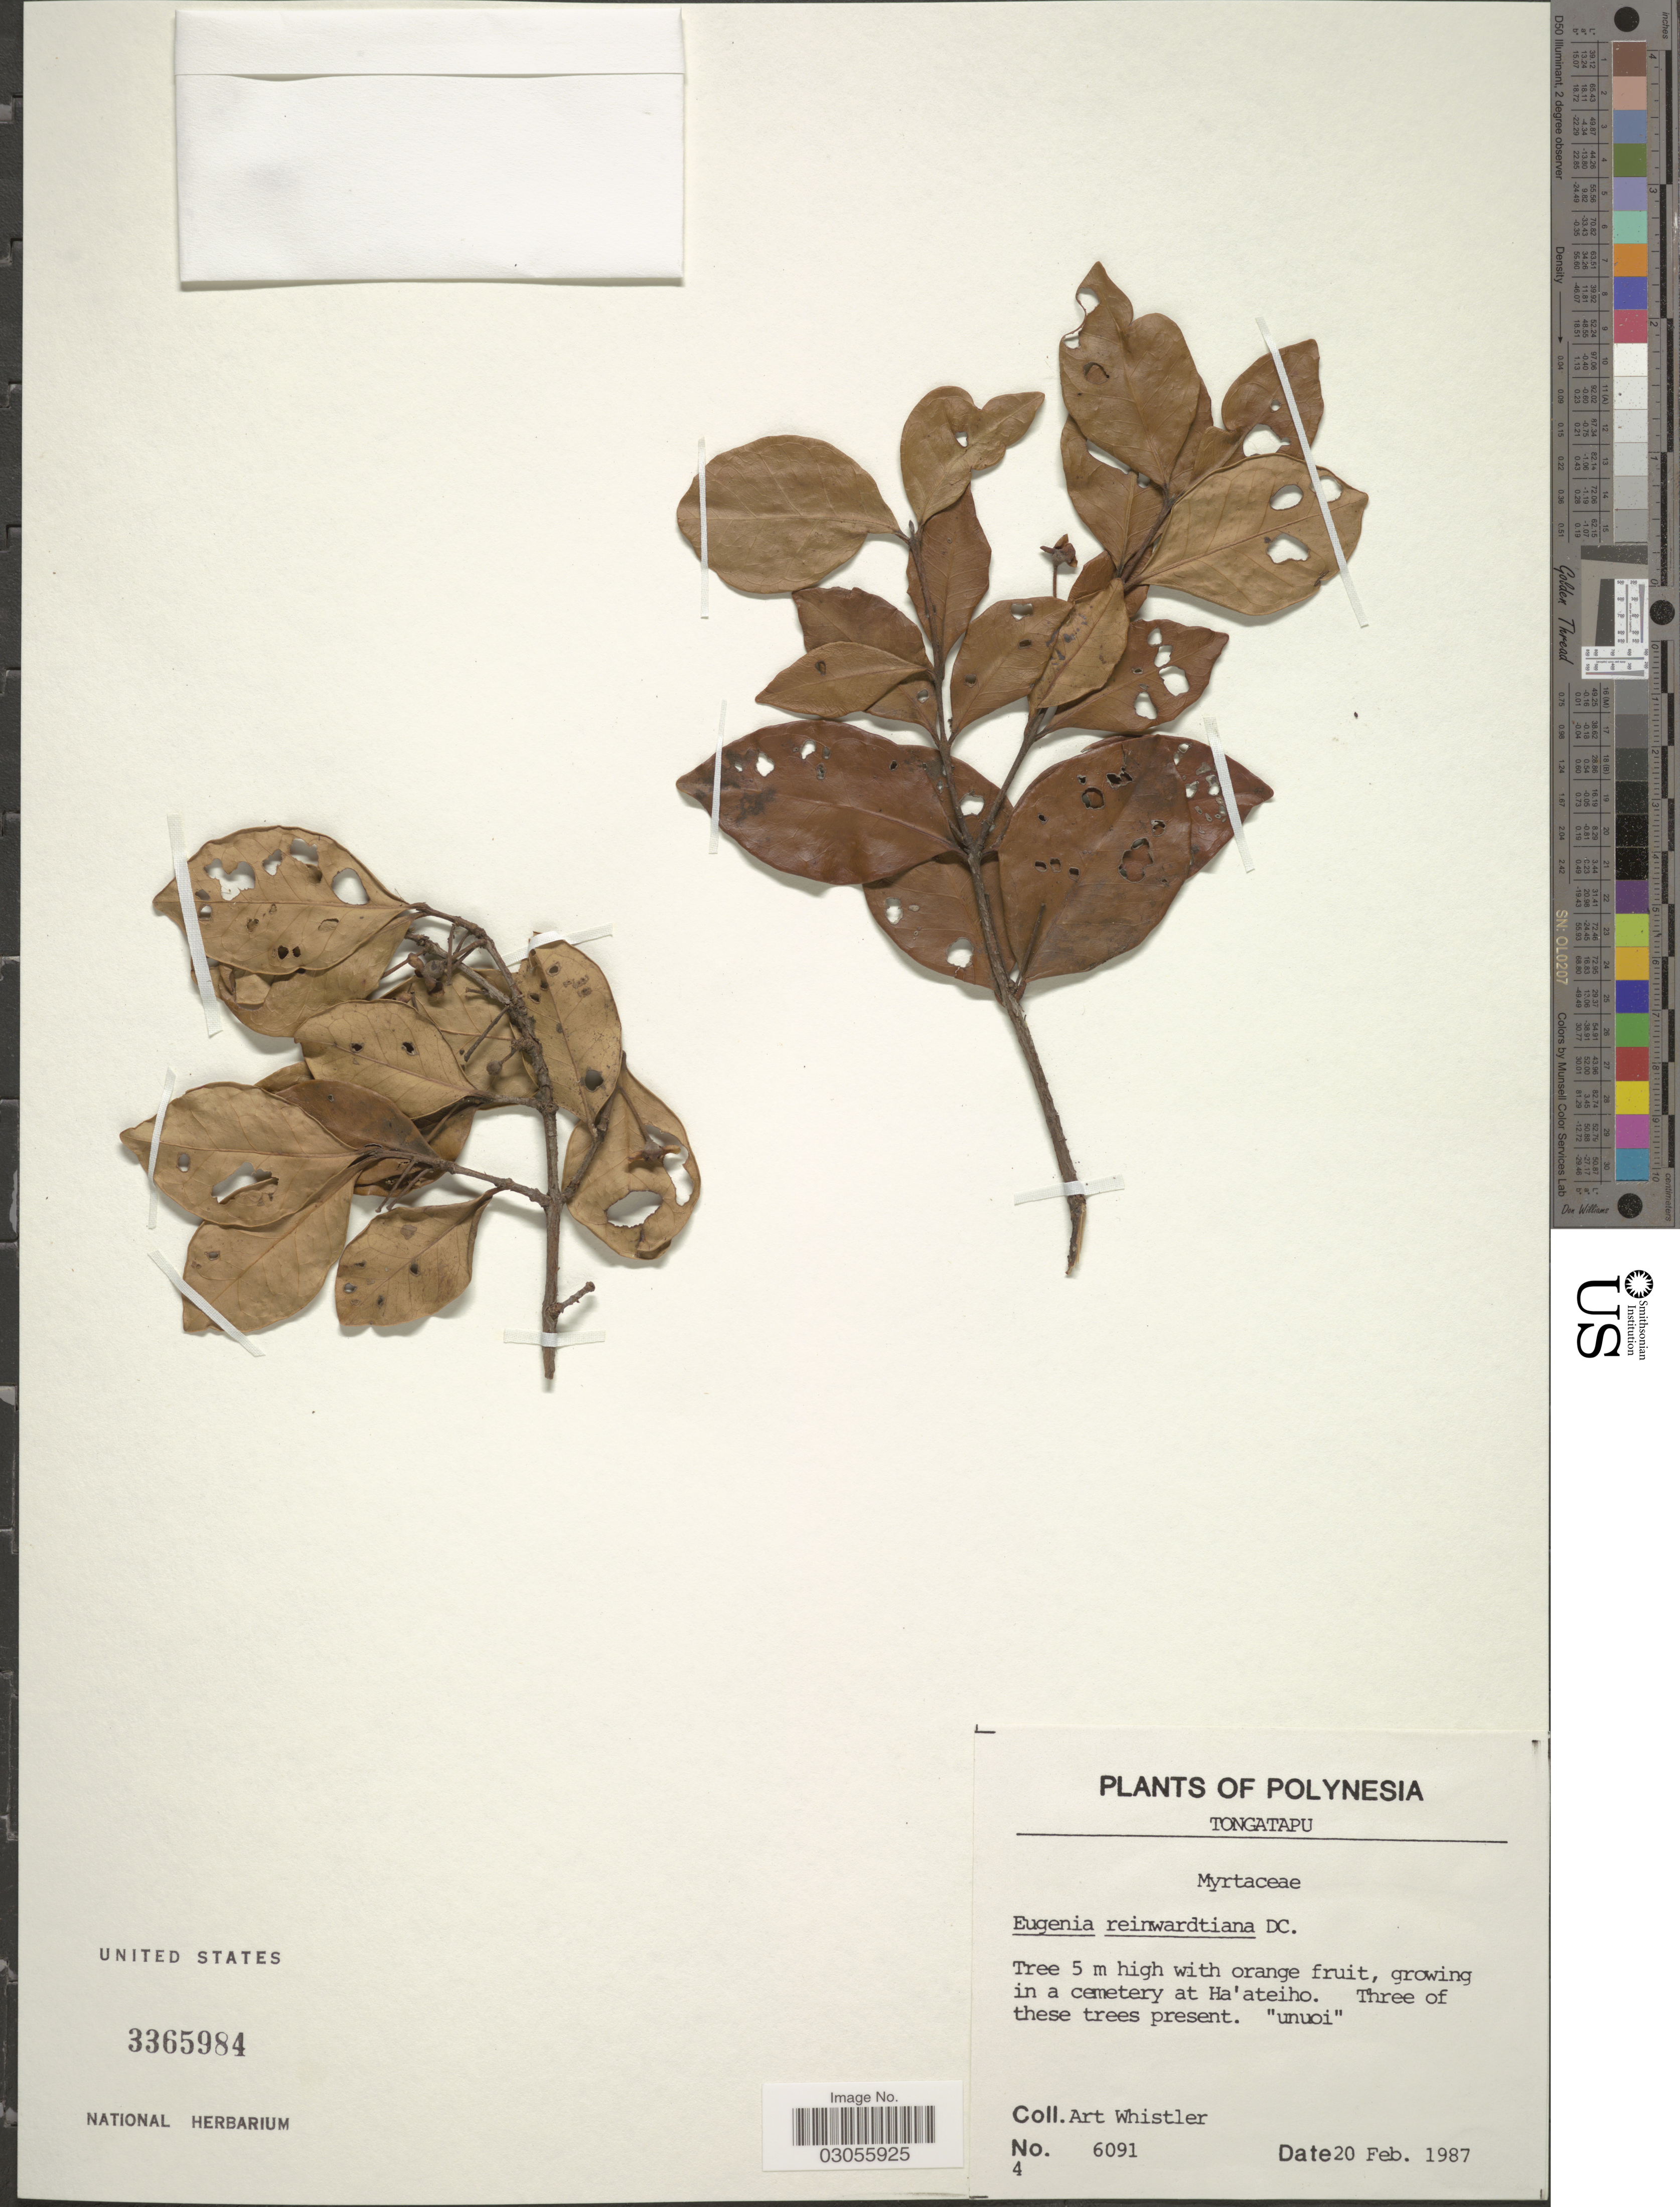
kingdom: Plantae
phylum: Tracheophyta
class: Magnoliopsida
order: Myrtales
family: Myrtaceae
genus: Eugenia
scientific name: Eugenia reinwardtiana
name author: (Blume) DC.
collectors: A. Whistler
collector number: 6091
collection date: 1987-02-20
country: Tonga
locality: Polynesia. Tongatapu. In a cemetery at Ha'ateiho.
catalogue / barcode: US 3365984